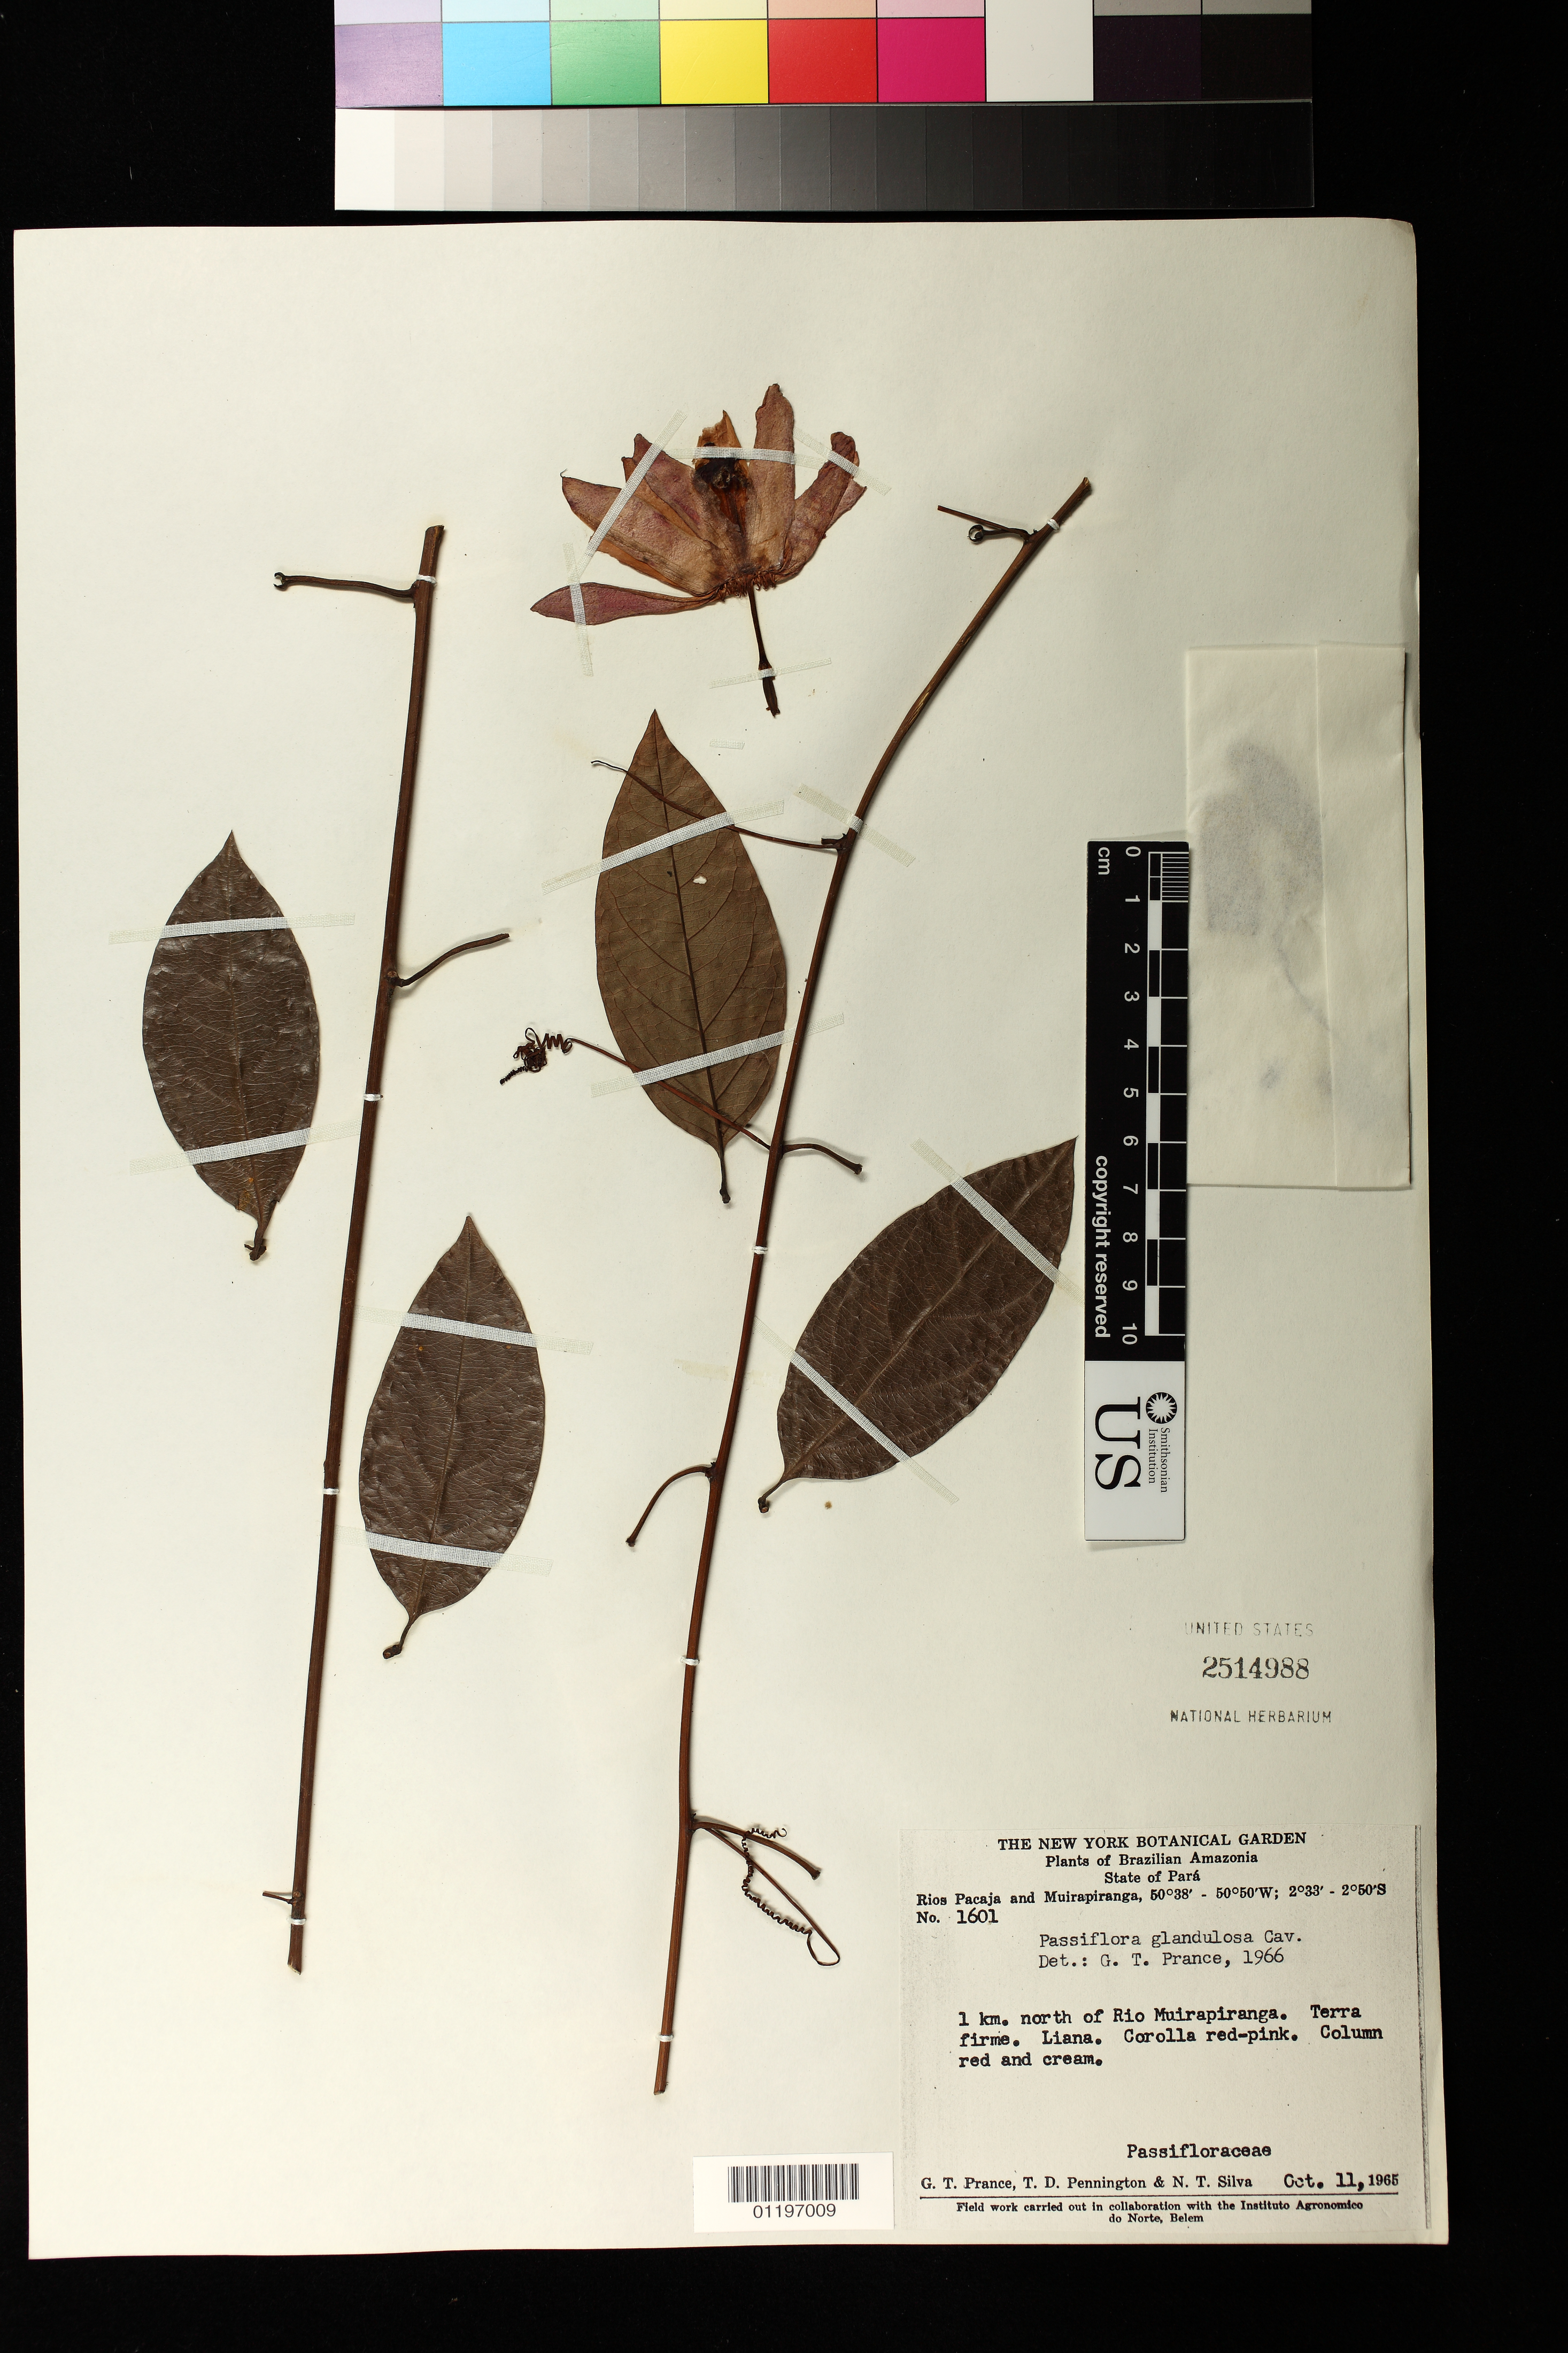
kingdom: Plantae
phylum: Tracheophyta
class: Magnoliopsida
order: Malpighiales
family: Passifloraceae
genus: Passiflora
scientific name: Passiflora glandulosa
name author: Cav.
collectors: G. T. Prance & T. D. Pennington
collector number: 1601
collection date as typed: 10 Nov 1965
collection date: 1965-11-10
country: Brazil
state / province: Pará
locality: Brazilian Amazonia, State of Para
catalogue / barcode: US 2514988